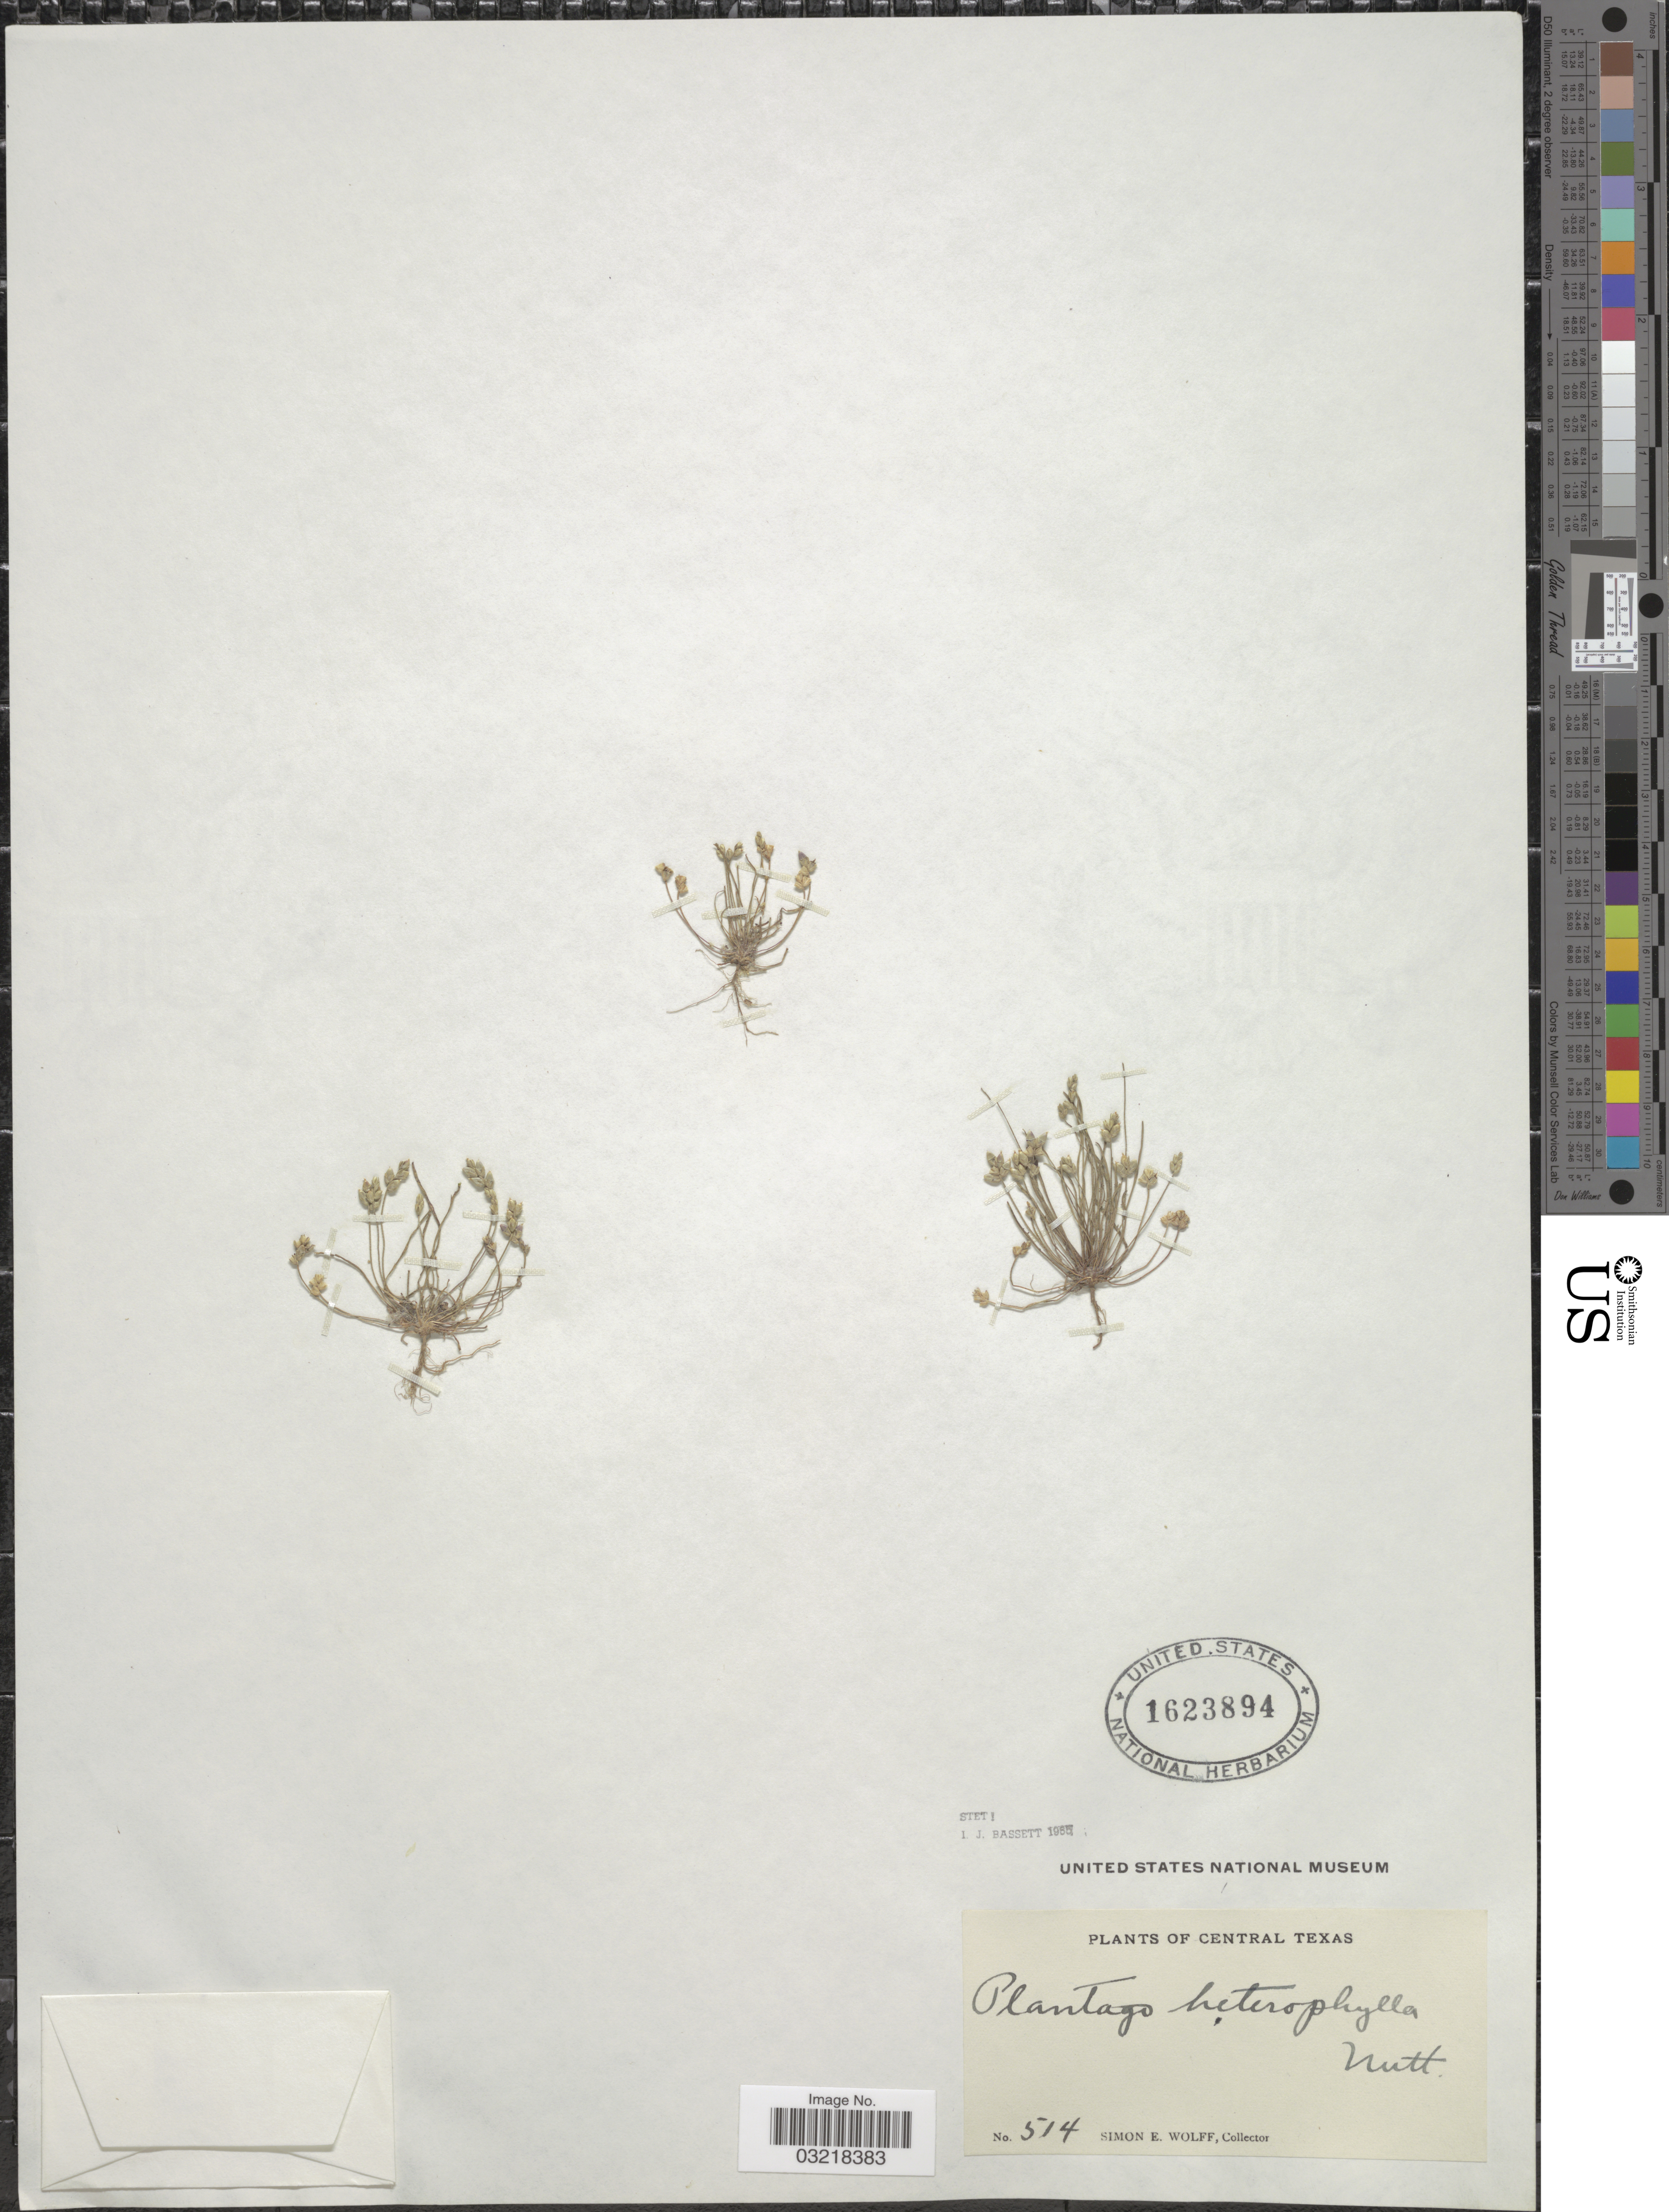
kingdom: Plantae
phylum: Tracheophyta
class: Magnoliopsida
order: Lamiales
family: Plantaginaceae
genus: Plantago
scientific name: Plantago heterophylla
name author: Nutt.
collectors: S. E. Wolff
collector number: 514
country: United States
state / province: Texas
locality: Central Texas.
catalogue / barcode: US 1623894